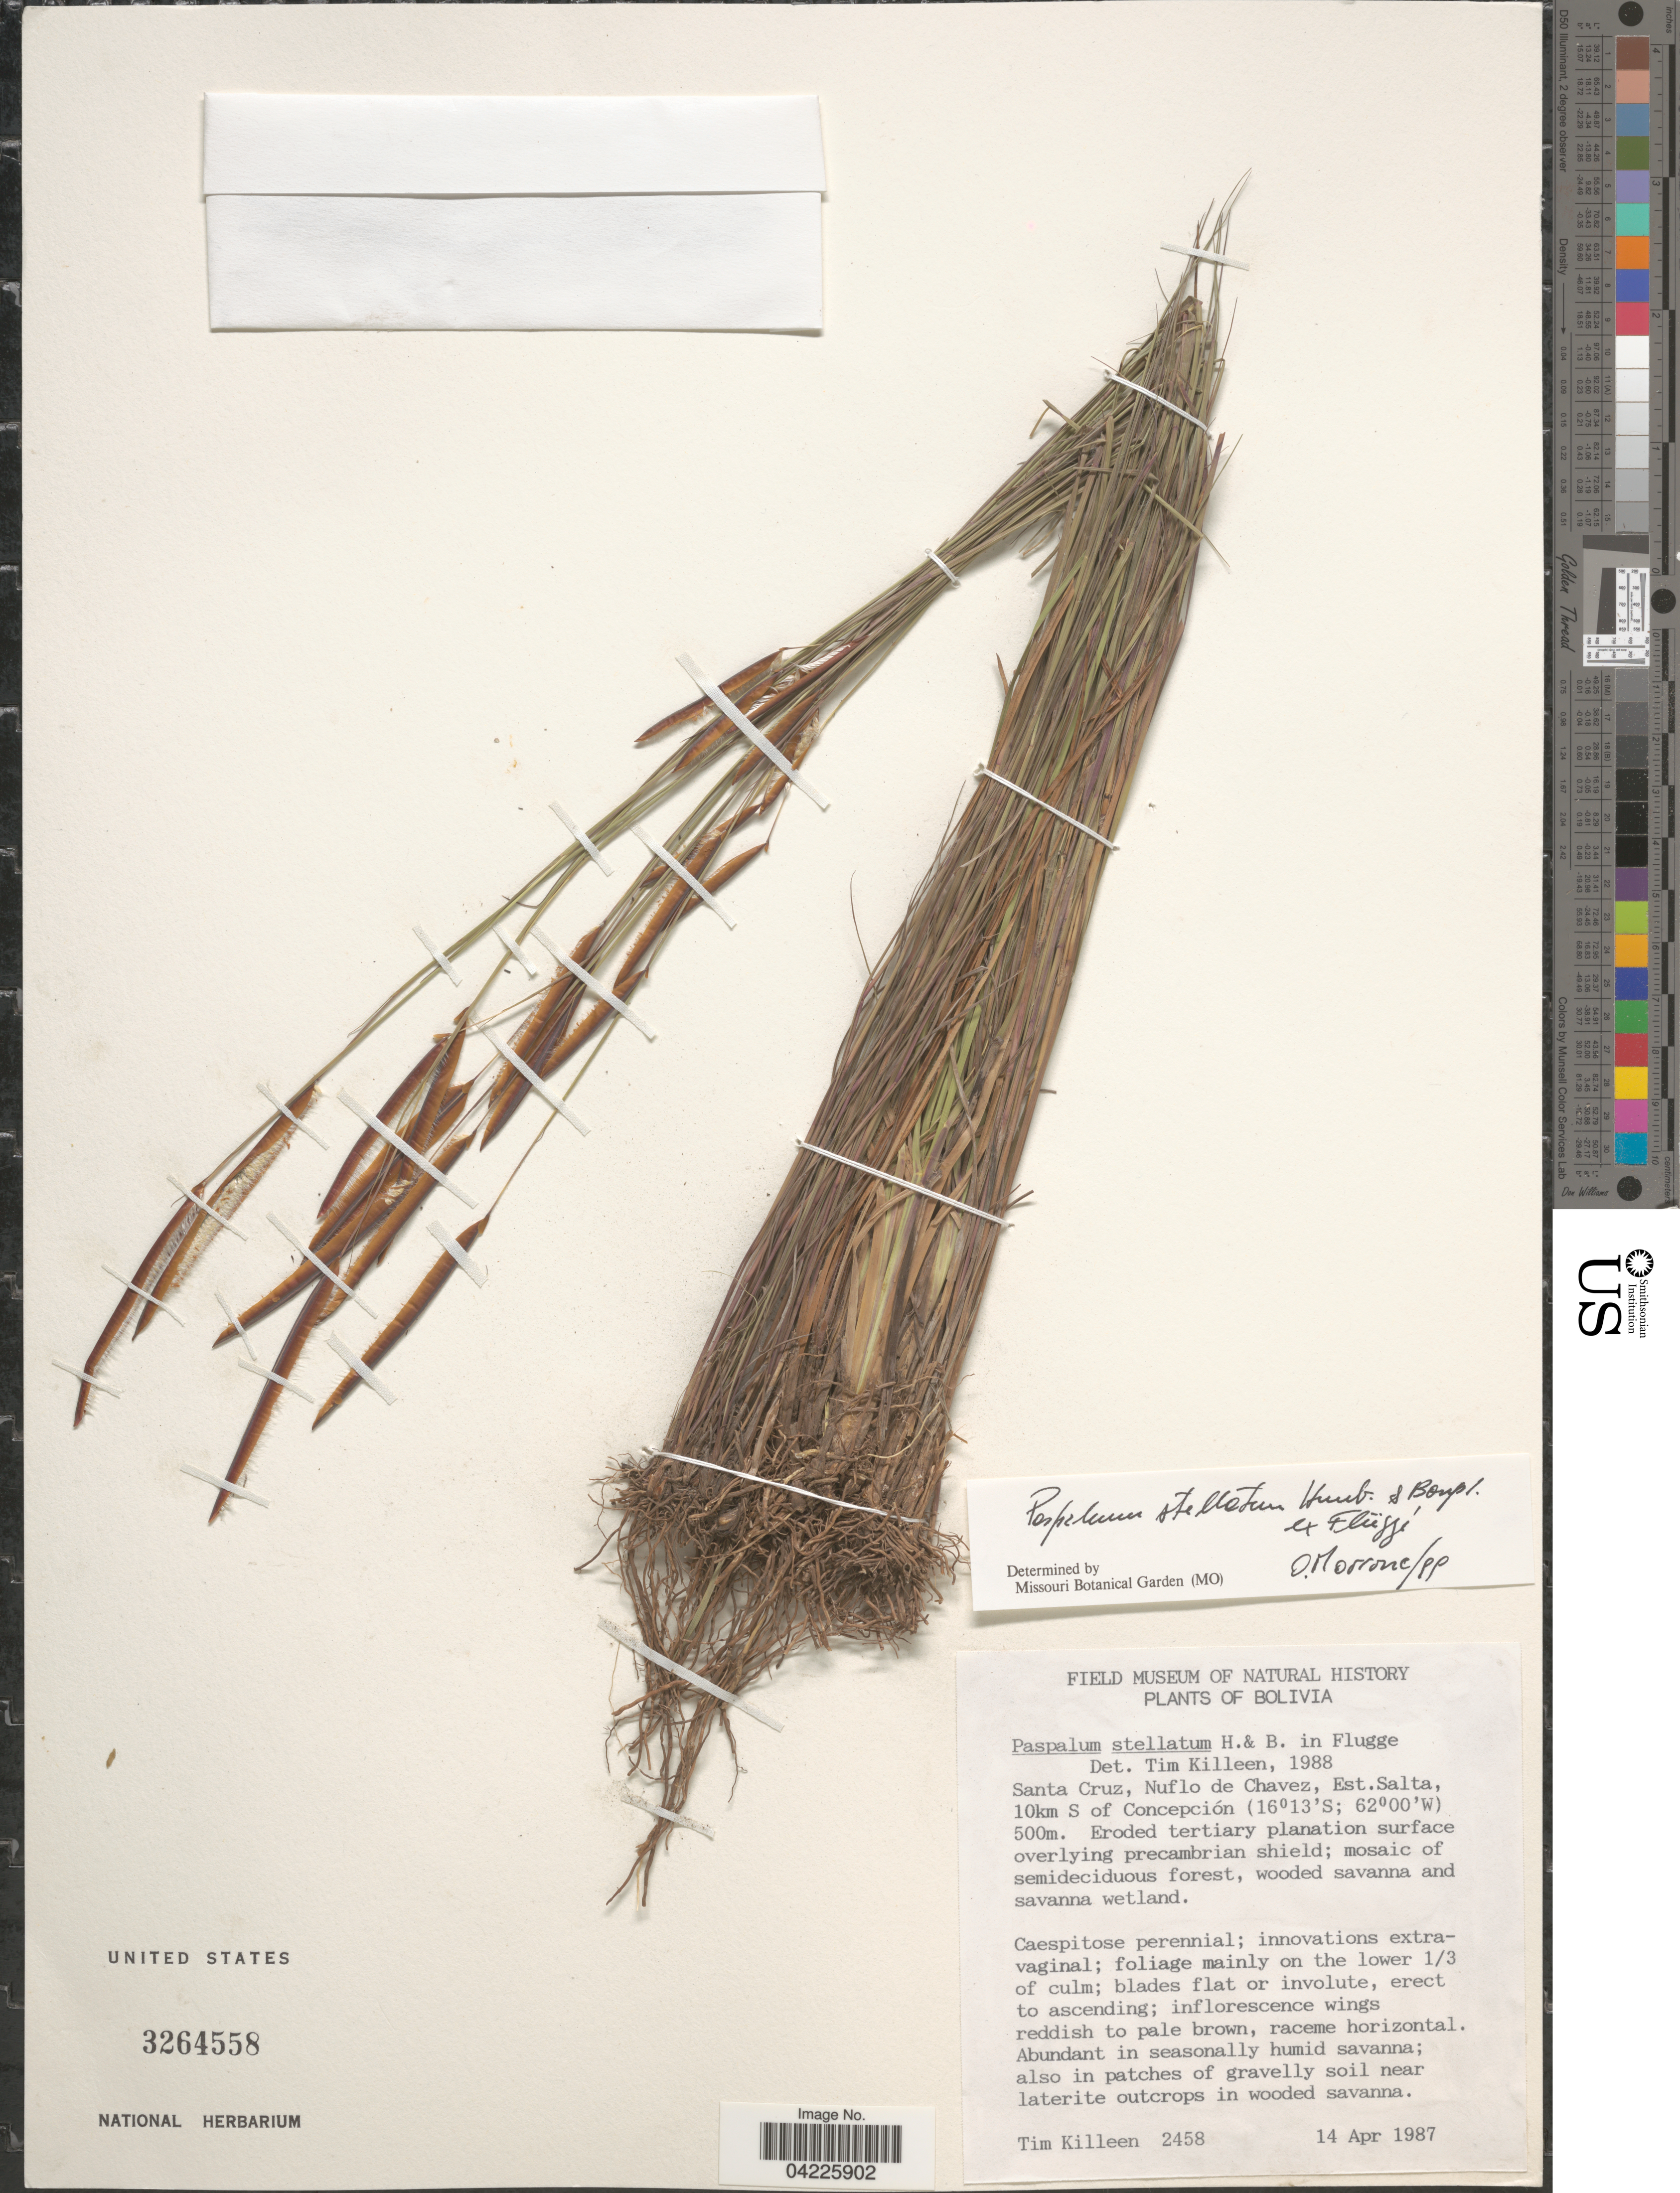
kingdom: Plantae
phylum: Tracheophyta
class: Liliopsida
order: Poales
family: Poaceae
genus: Paspalum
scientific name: Paspalum stellatum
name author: Humb. & Bonpl. ex Flüggé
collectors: T. J. Killeen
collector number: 2458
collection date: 1987-04-14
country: Bolivia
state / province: Santa Cruz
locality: Nuflo de Chavez, Est.Salta, 10km S of Concepción.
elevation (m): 500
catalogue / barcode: US 3264558